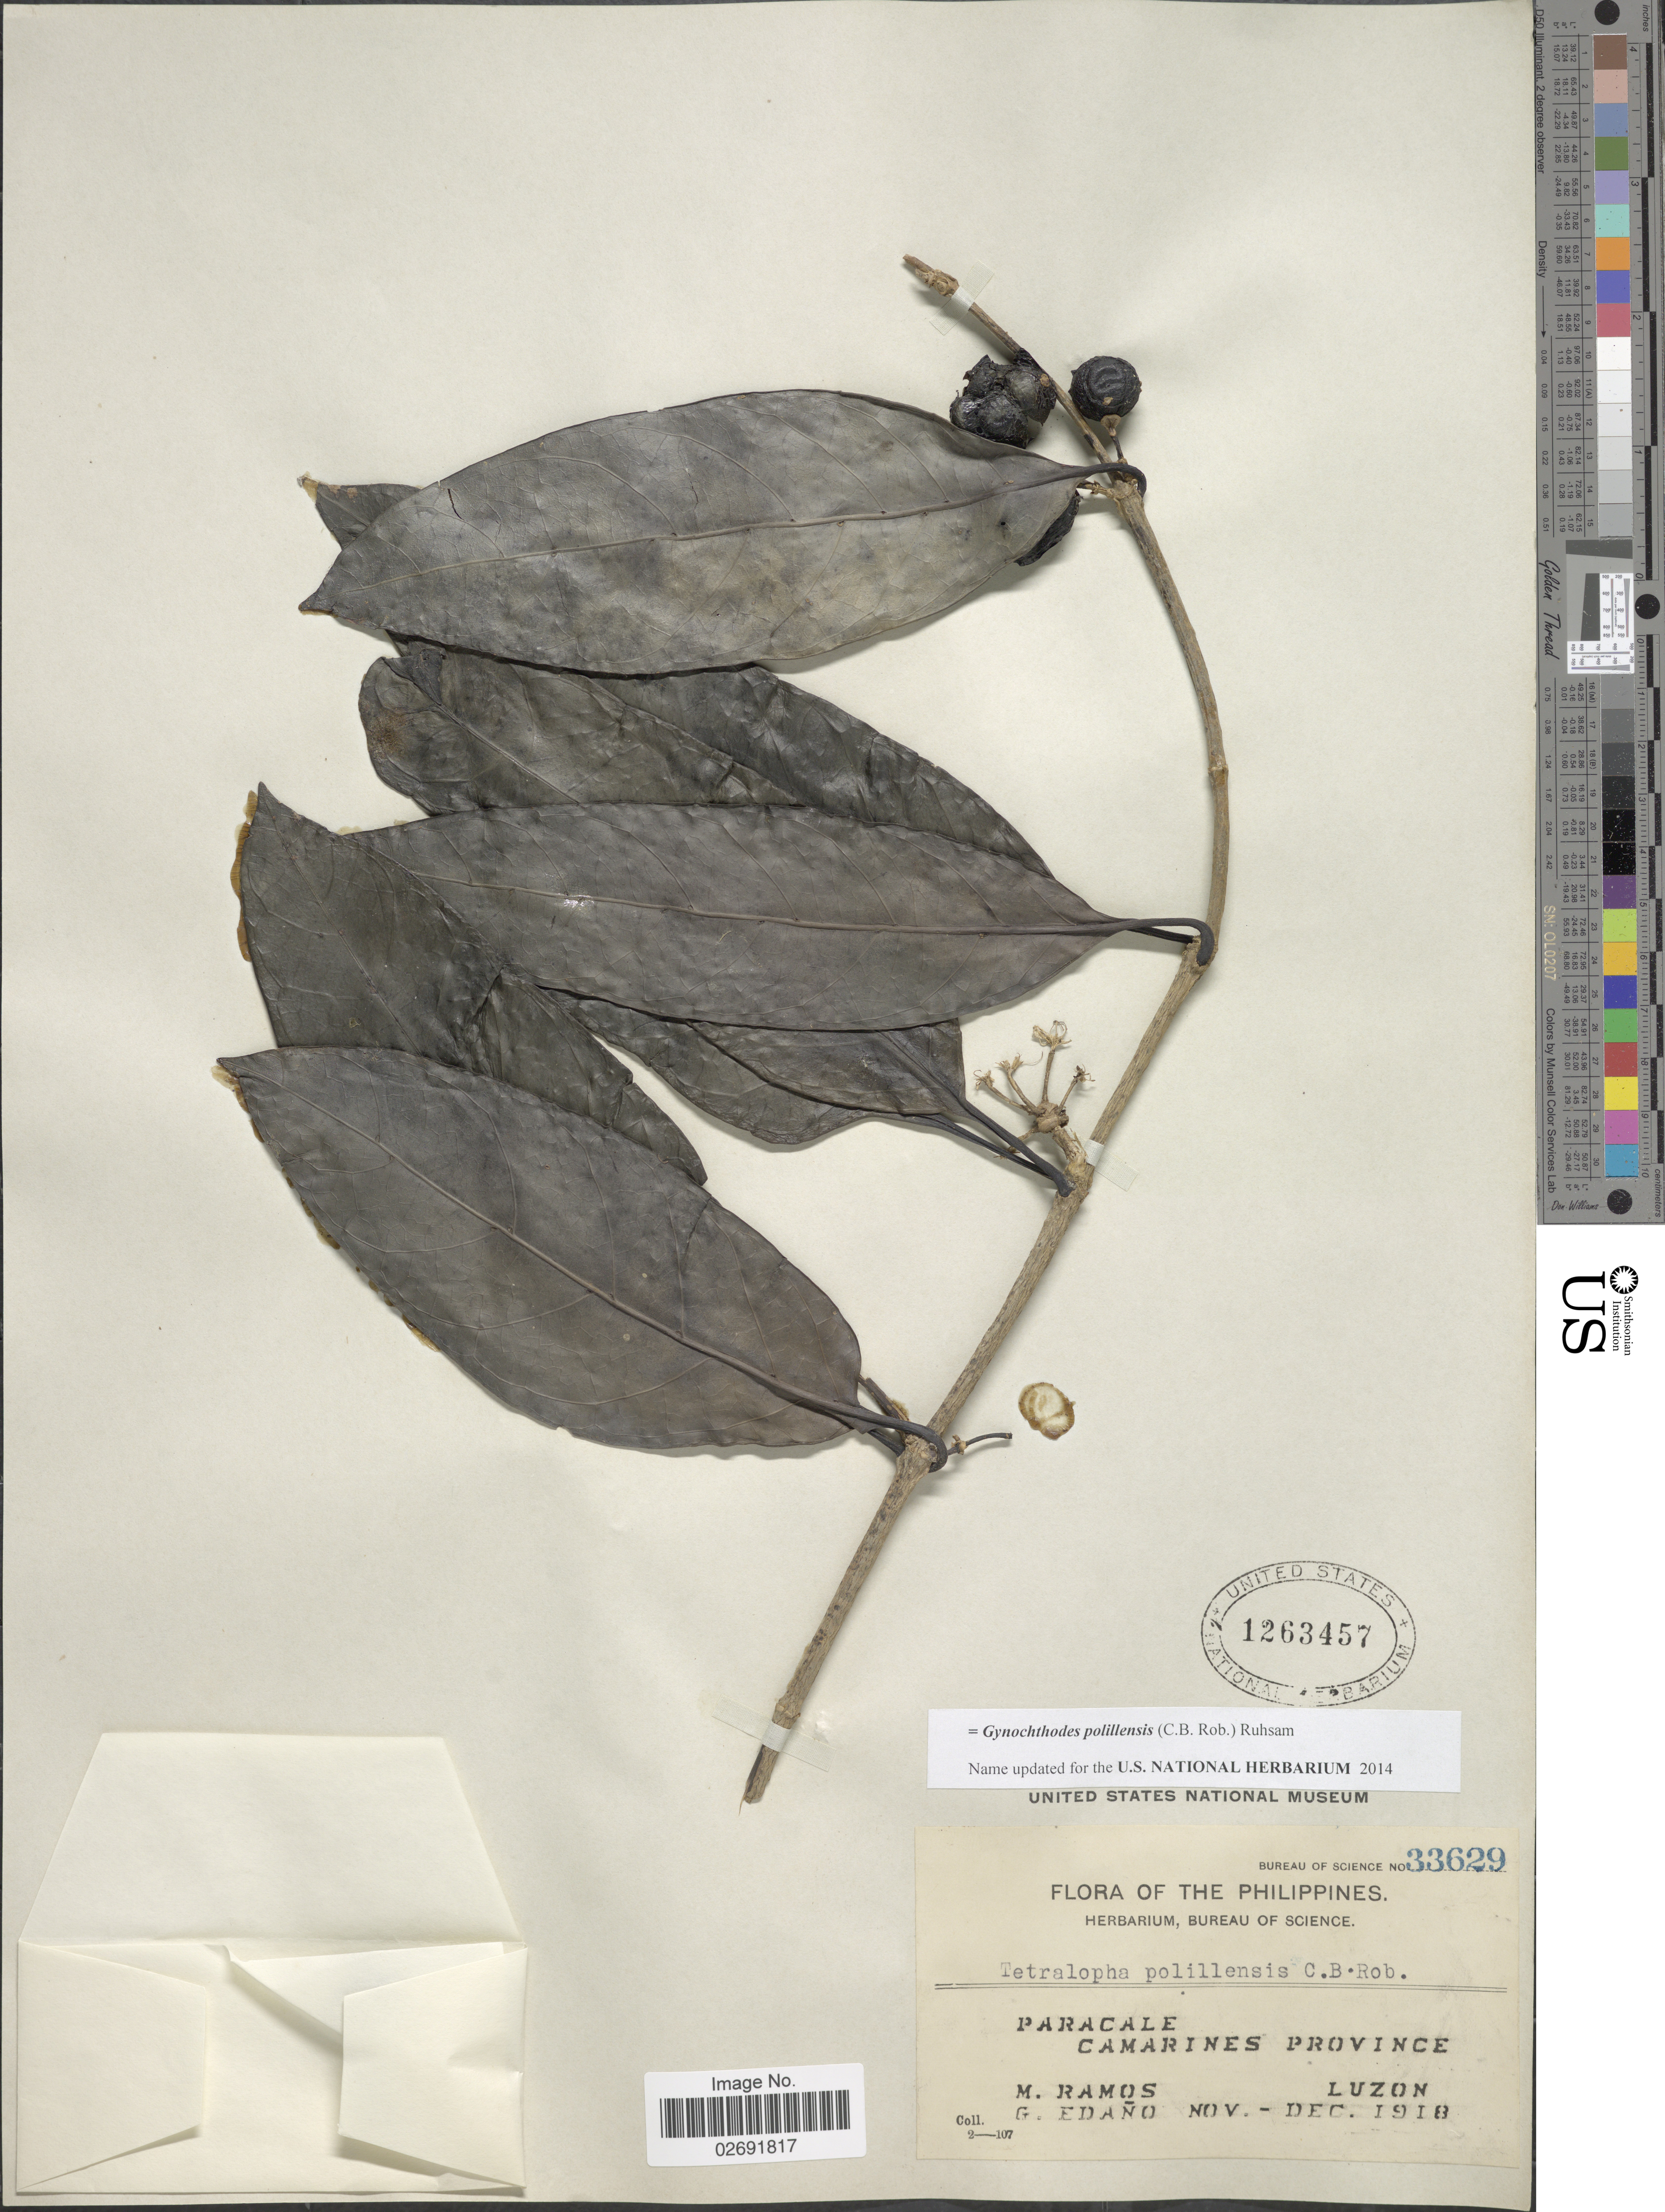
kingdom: Plantae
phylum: Tracheophyta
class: Magnoliopsida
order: Gentianales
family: Rubiaceae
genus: Gynochthodes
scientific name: Gynochthodes polillensis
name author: (C.B. Rob.) Ruhsam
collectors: M. Ramos & G. Edaño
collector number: Bureau of Science 33629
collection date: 1918-11/1918-12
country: Philippines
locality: Paracale, Camarines Province, Luzon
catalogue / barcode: US 1263457